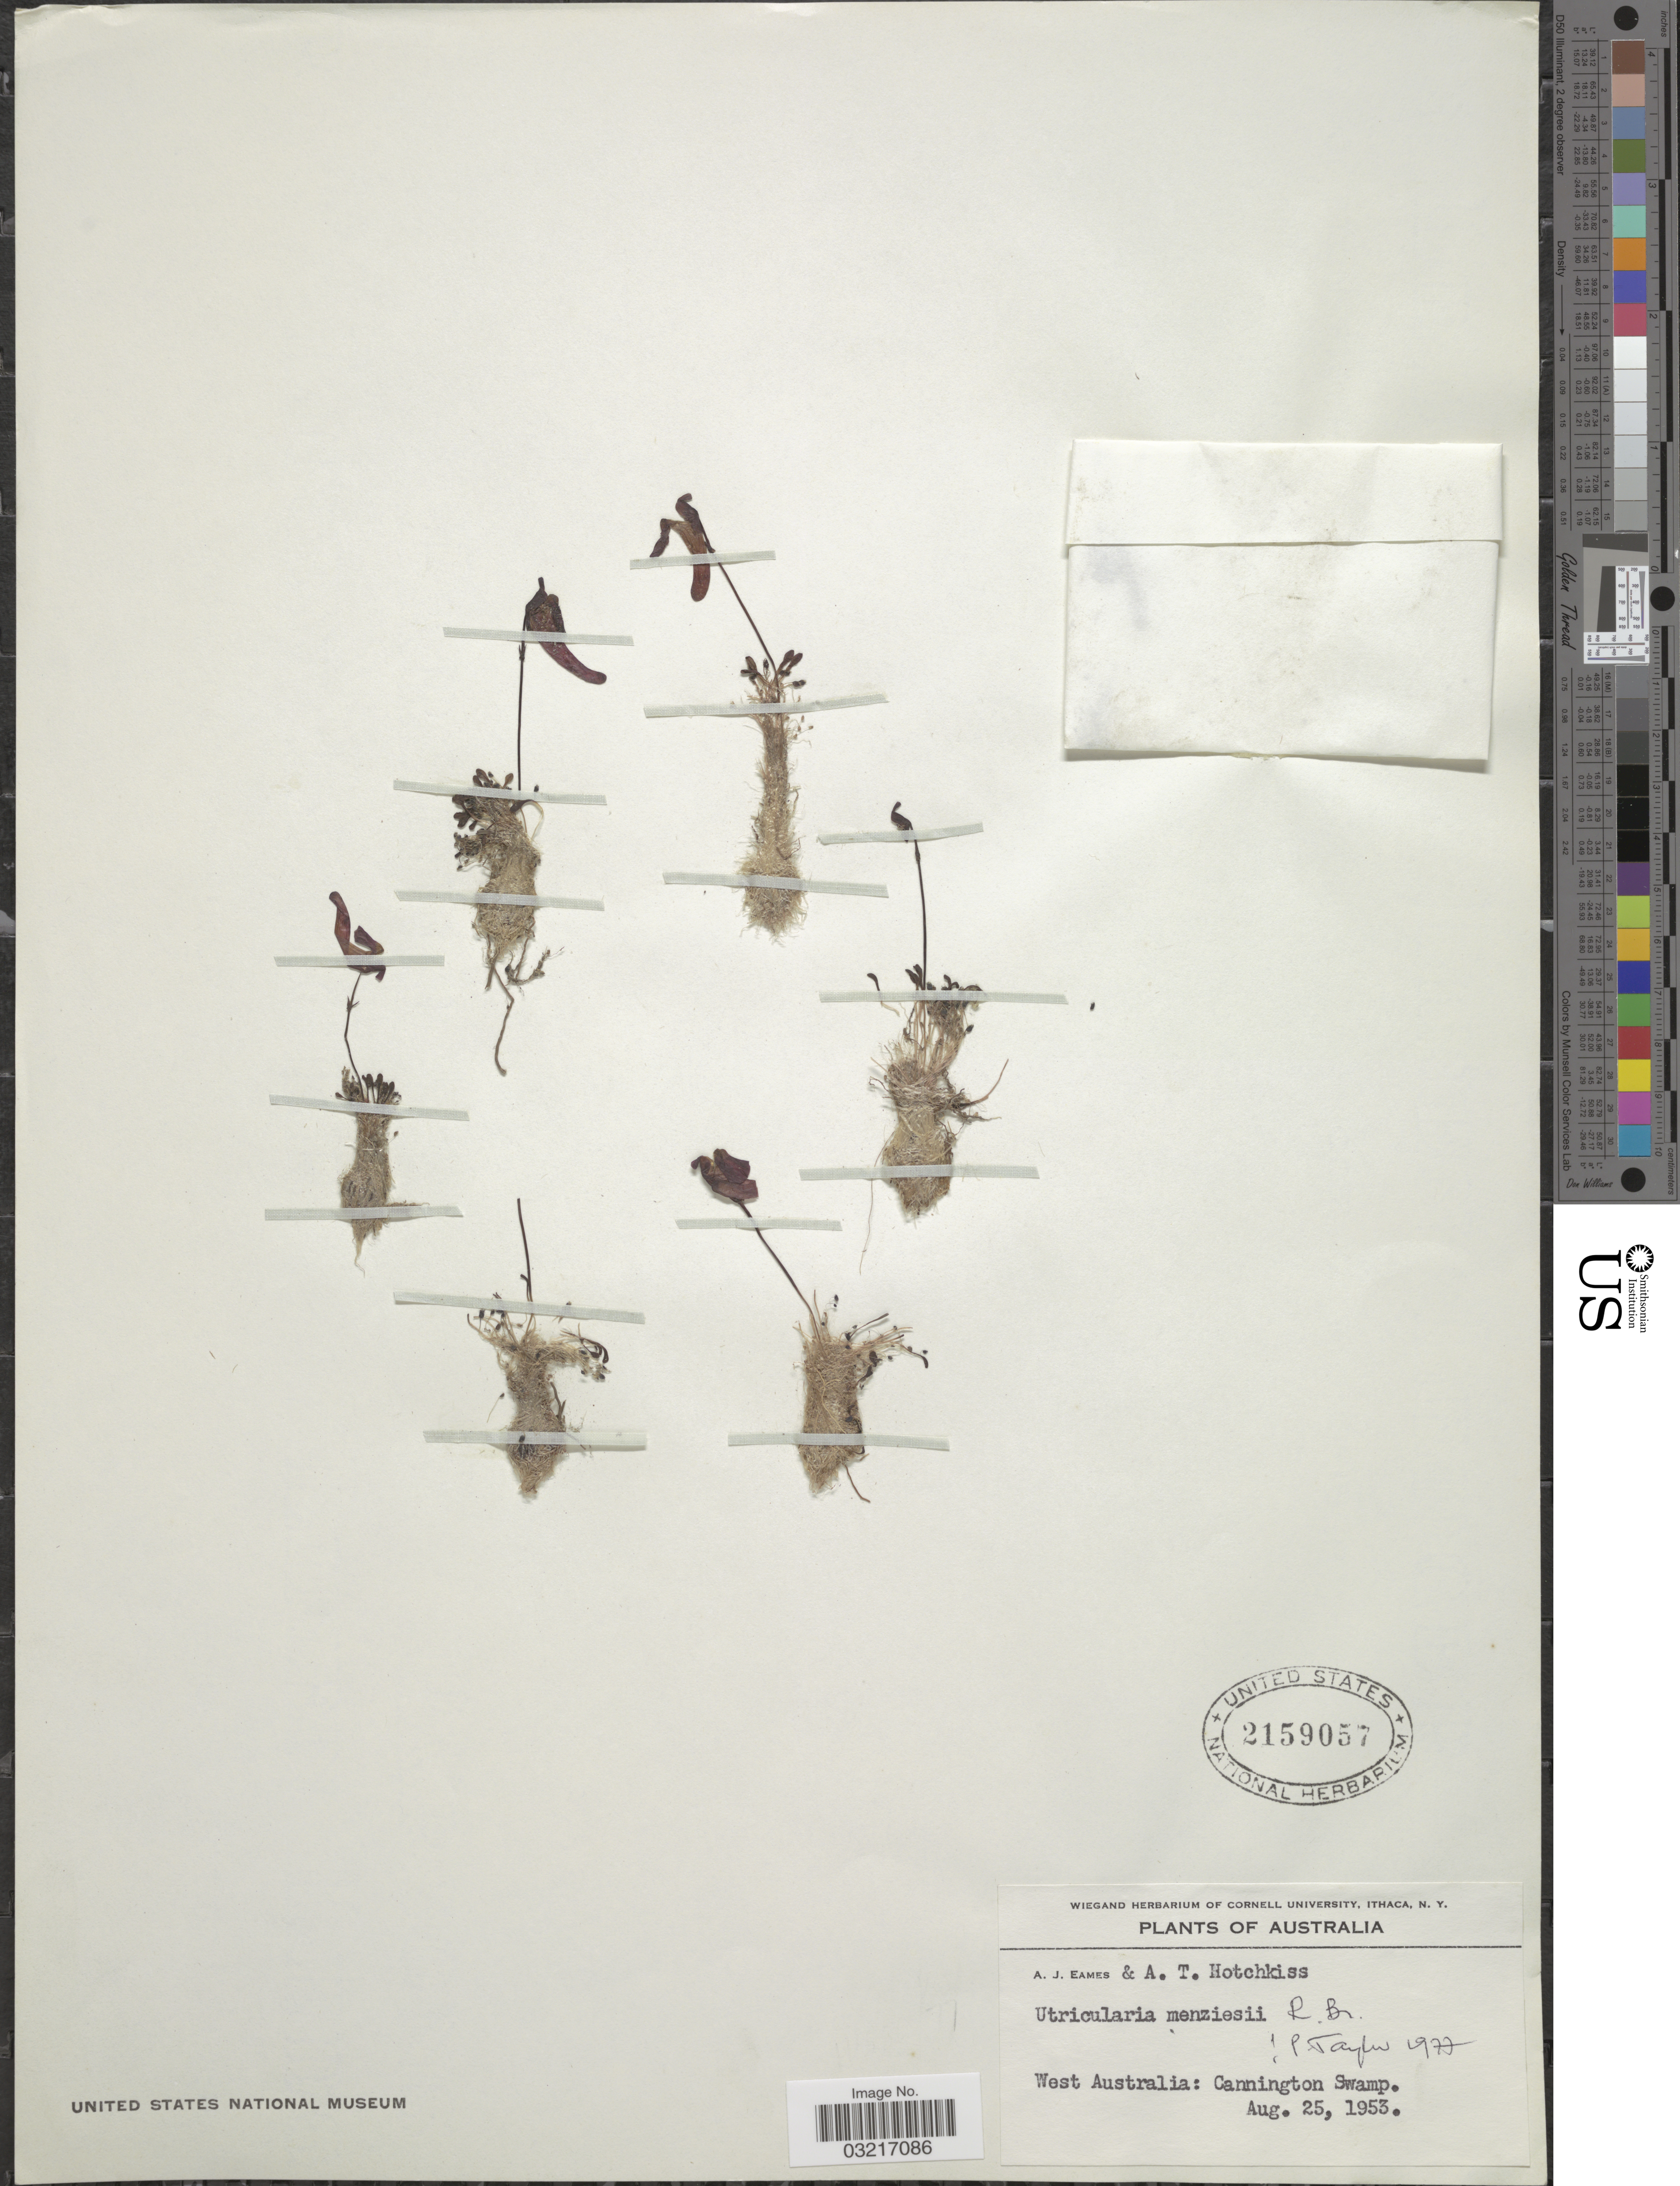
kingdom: Plantae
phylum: Tracheophyta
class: Magnoliopsida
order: Lamiales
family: Lentibulariaceae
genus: Utricularia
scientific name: Utricularia menziesii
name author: R. Br.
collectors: A. J. Eames & A. Hotchkiss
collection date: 1953-08-25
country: Australia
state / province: Western Australia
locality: West Australia: Cannington Swamp.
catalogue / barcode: US 2159057